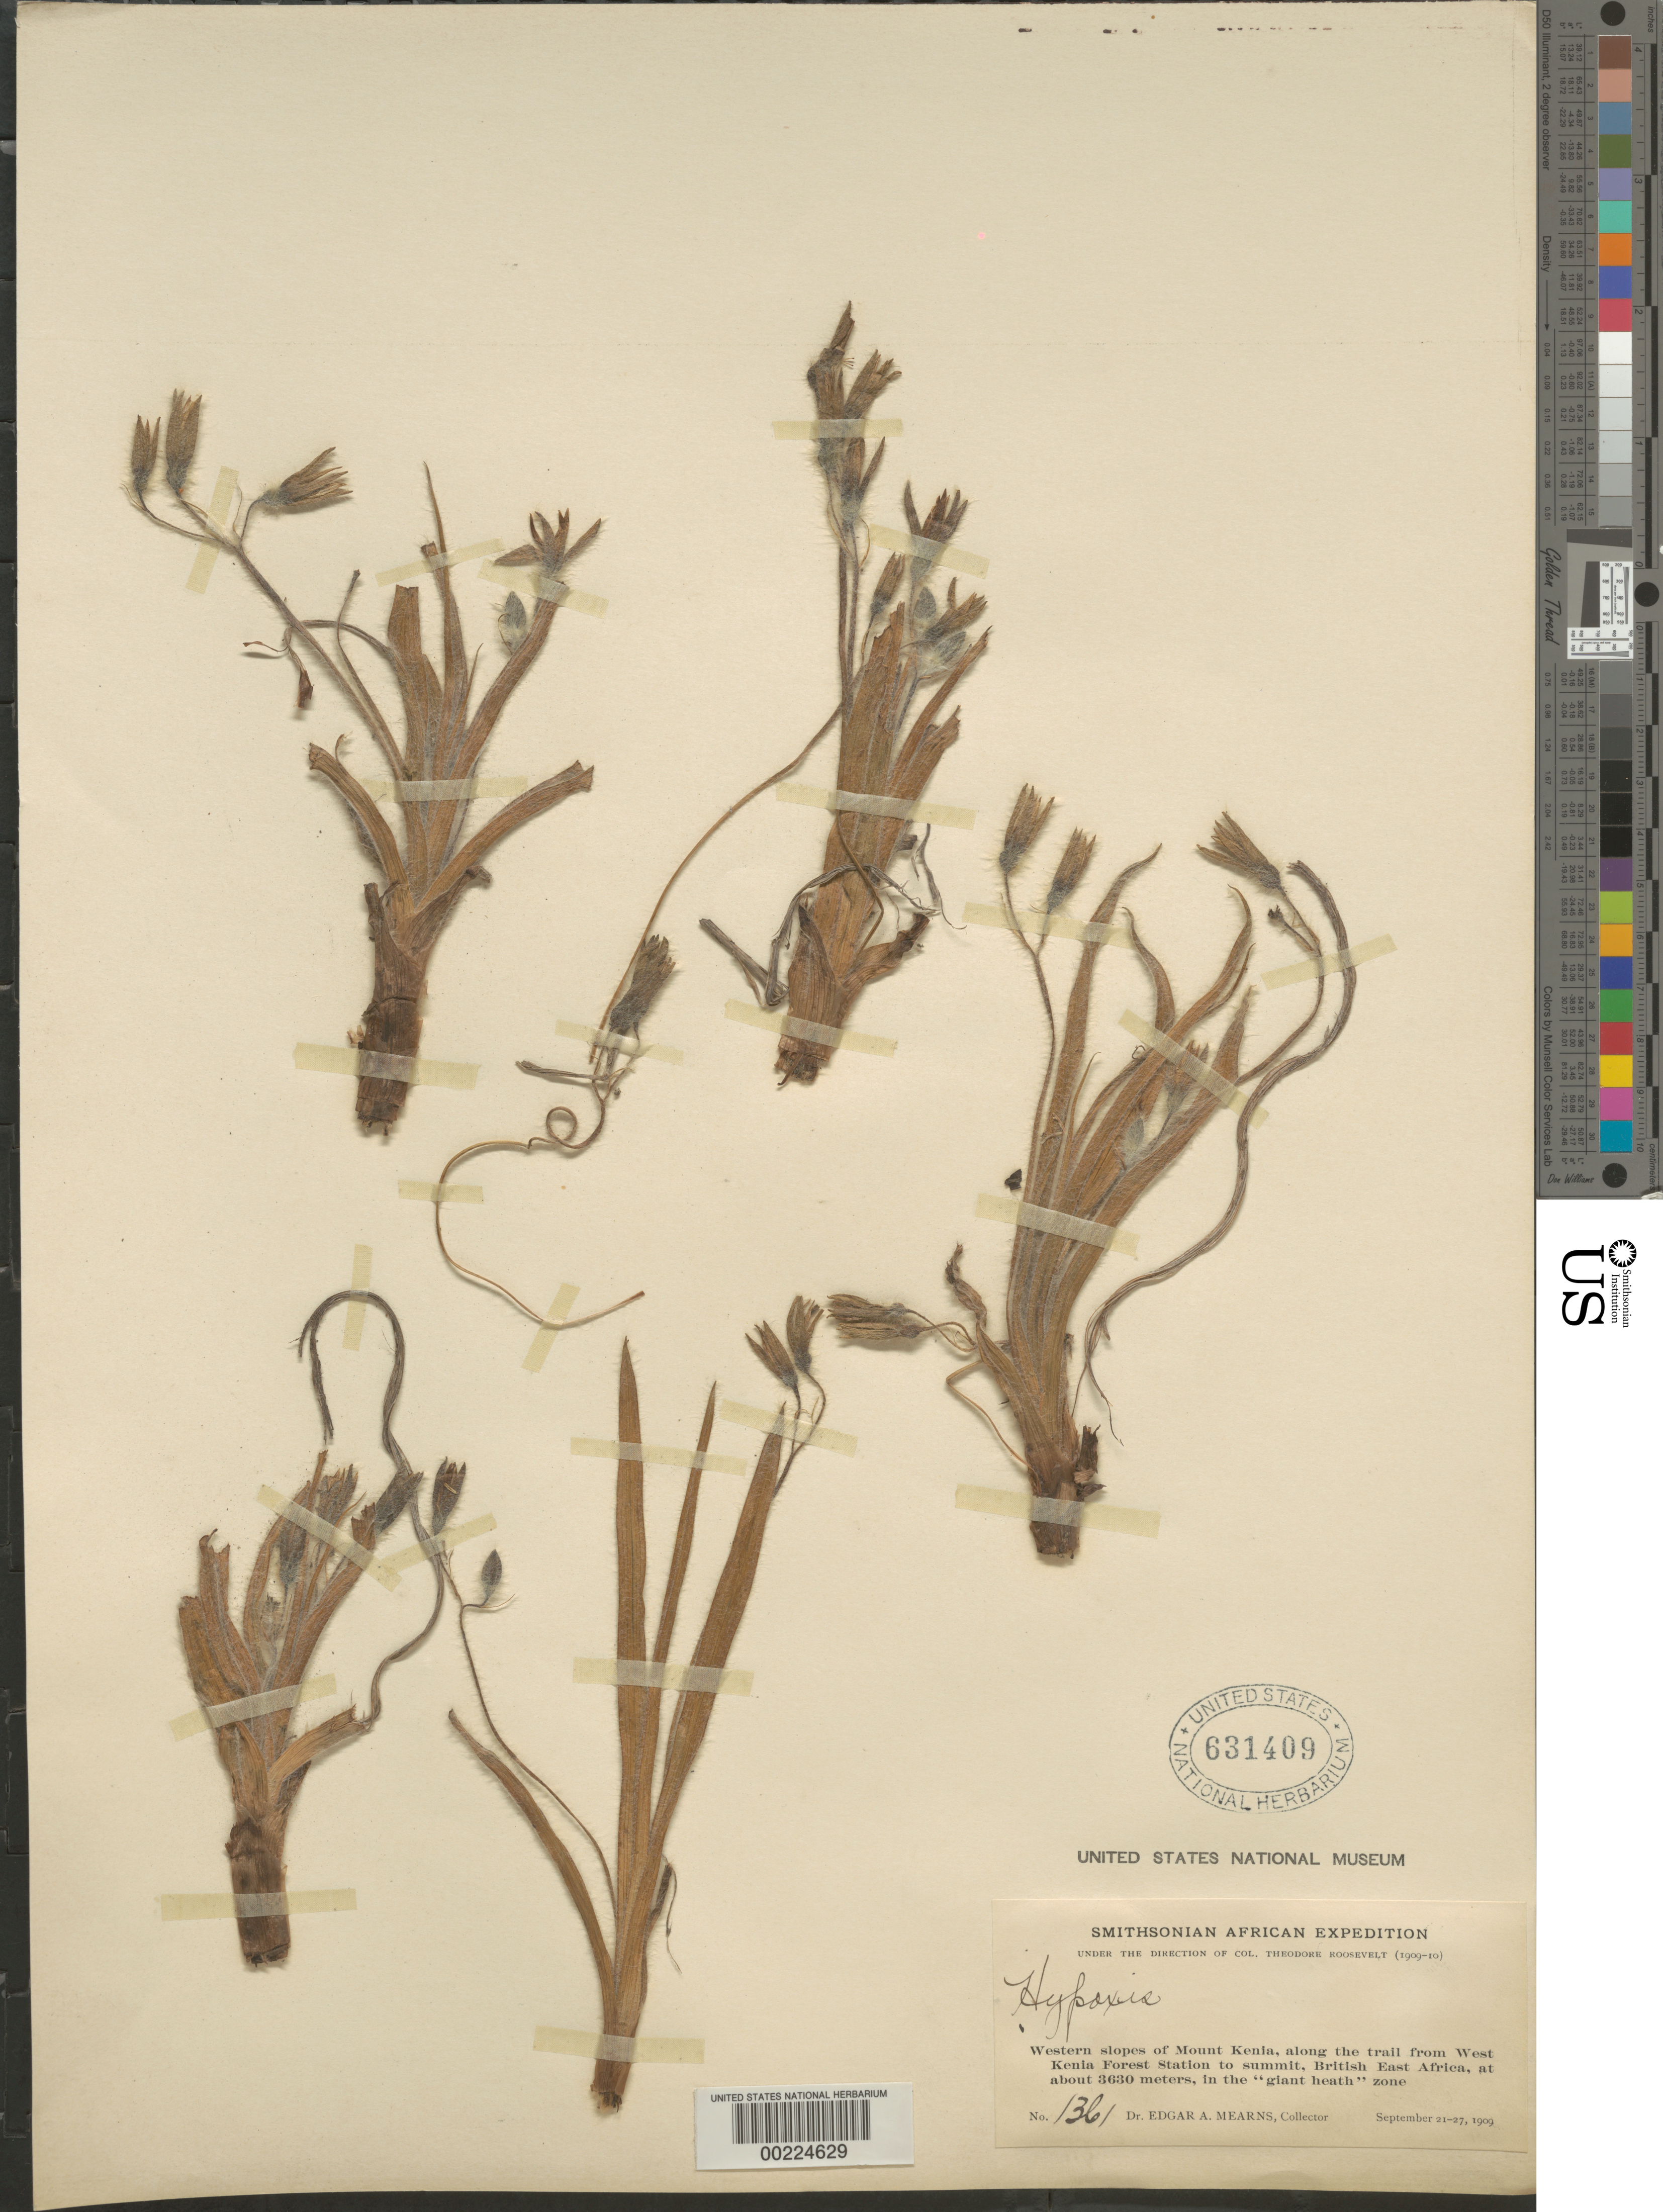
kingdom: Plantae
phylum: Tracheophyta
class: Liliopsida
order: Asparagales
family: Hypoxidaceae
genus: Hypoxis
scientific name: Hypoxis sp.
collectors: E. A. Mearns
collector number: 1361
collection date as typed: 21 Sep 1909 and 27 Sep 1909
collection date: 1909-09-21,1909-09-27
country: Kenya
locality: Western slopes of mount kenia, along the trail from west kenia forest station to summit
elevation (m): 3630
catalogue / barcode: US 631409